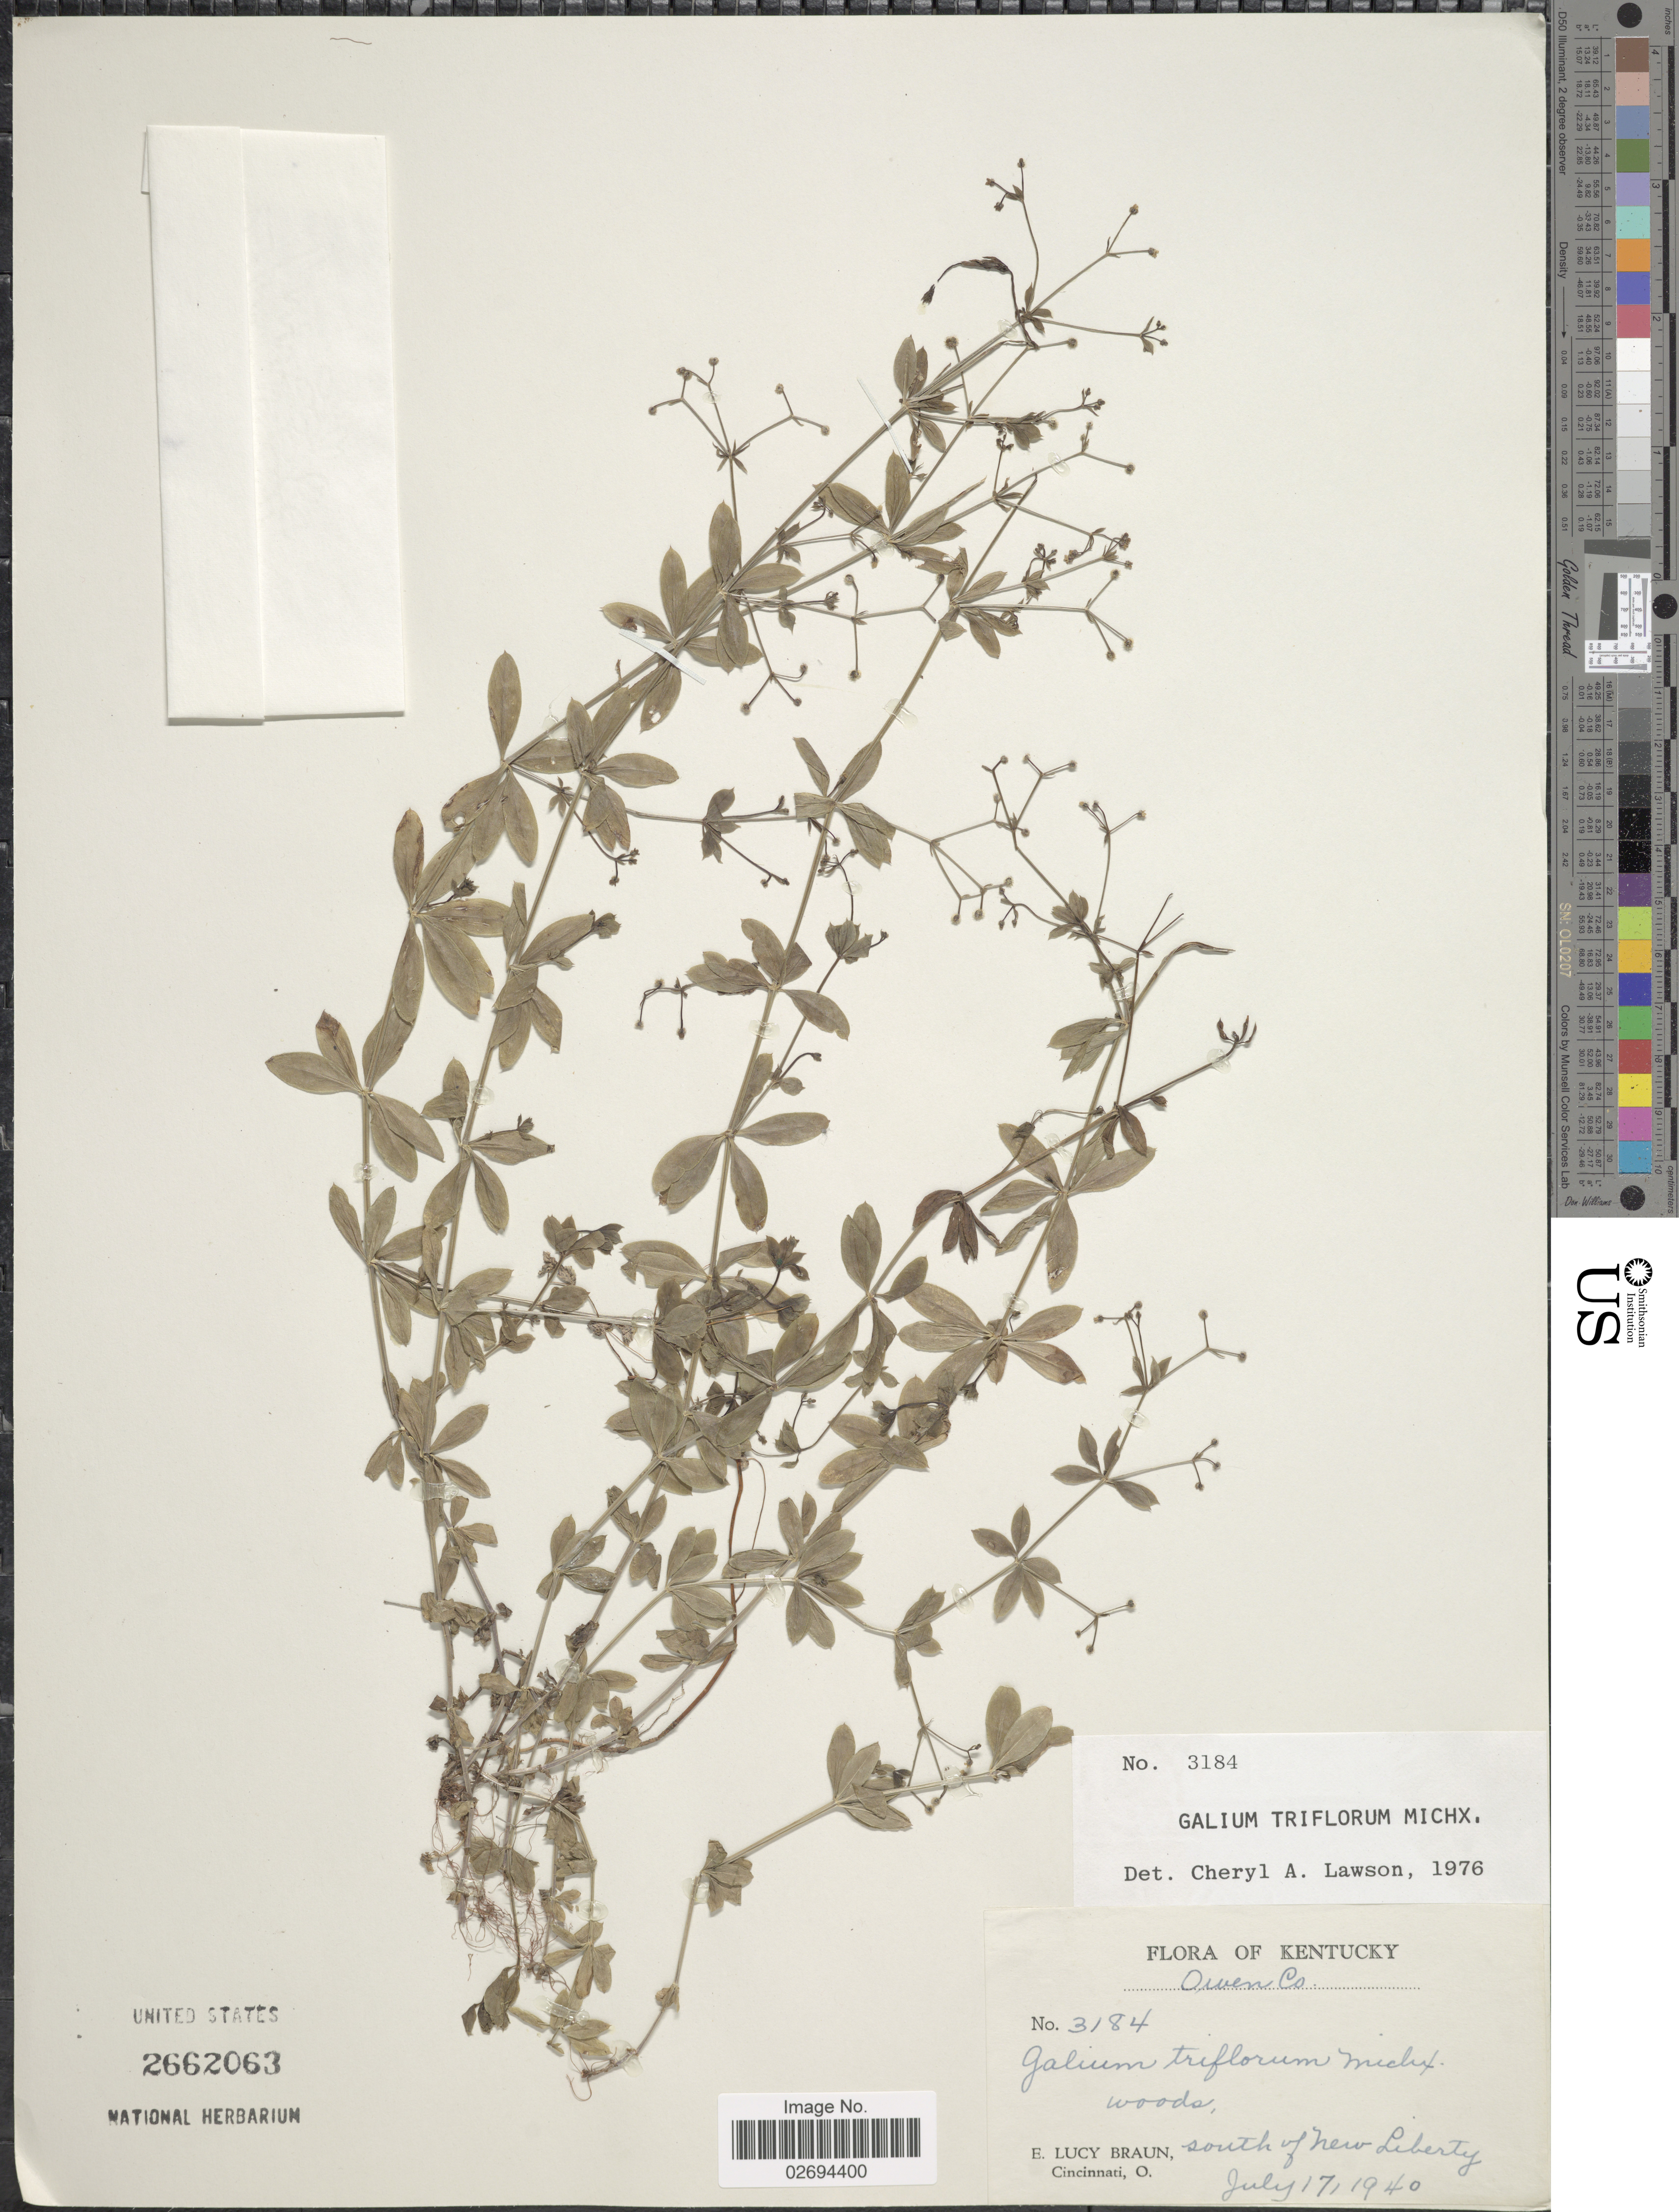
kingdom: Plantae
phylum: Tracheophyta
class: Magnoliopsida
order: Gentianales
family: Rubiaceae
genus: Galium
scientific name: Galium triflorum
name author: Michx.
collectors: E. L. Braun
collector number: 3184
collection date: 1940-07-17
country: United States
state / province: Kentucky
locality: Owen Co. South of New Liberty.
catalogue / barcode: US 2662063